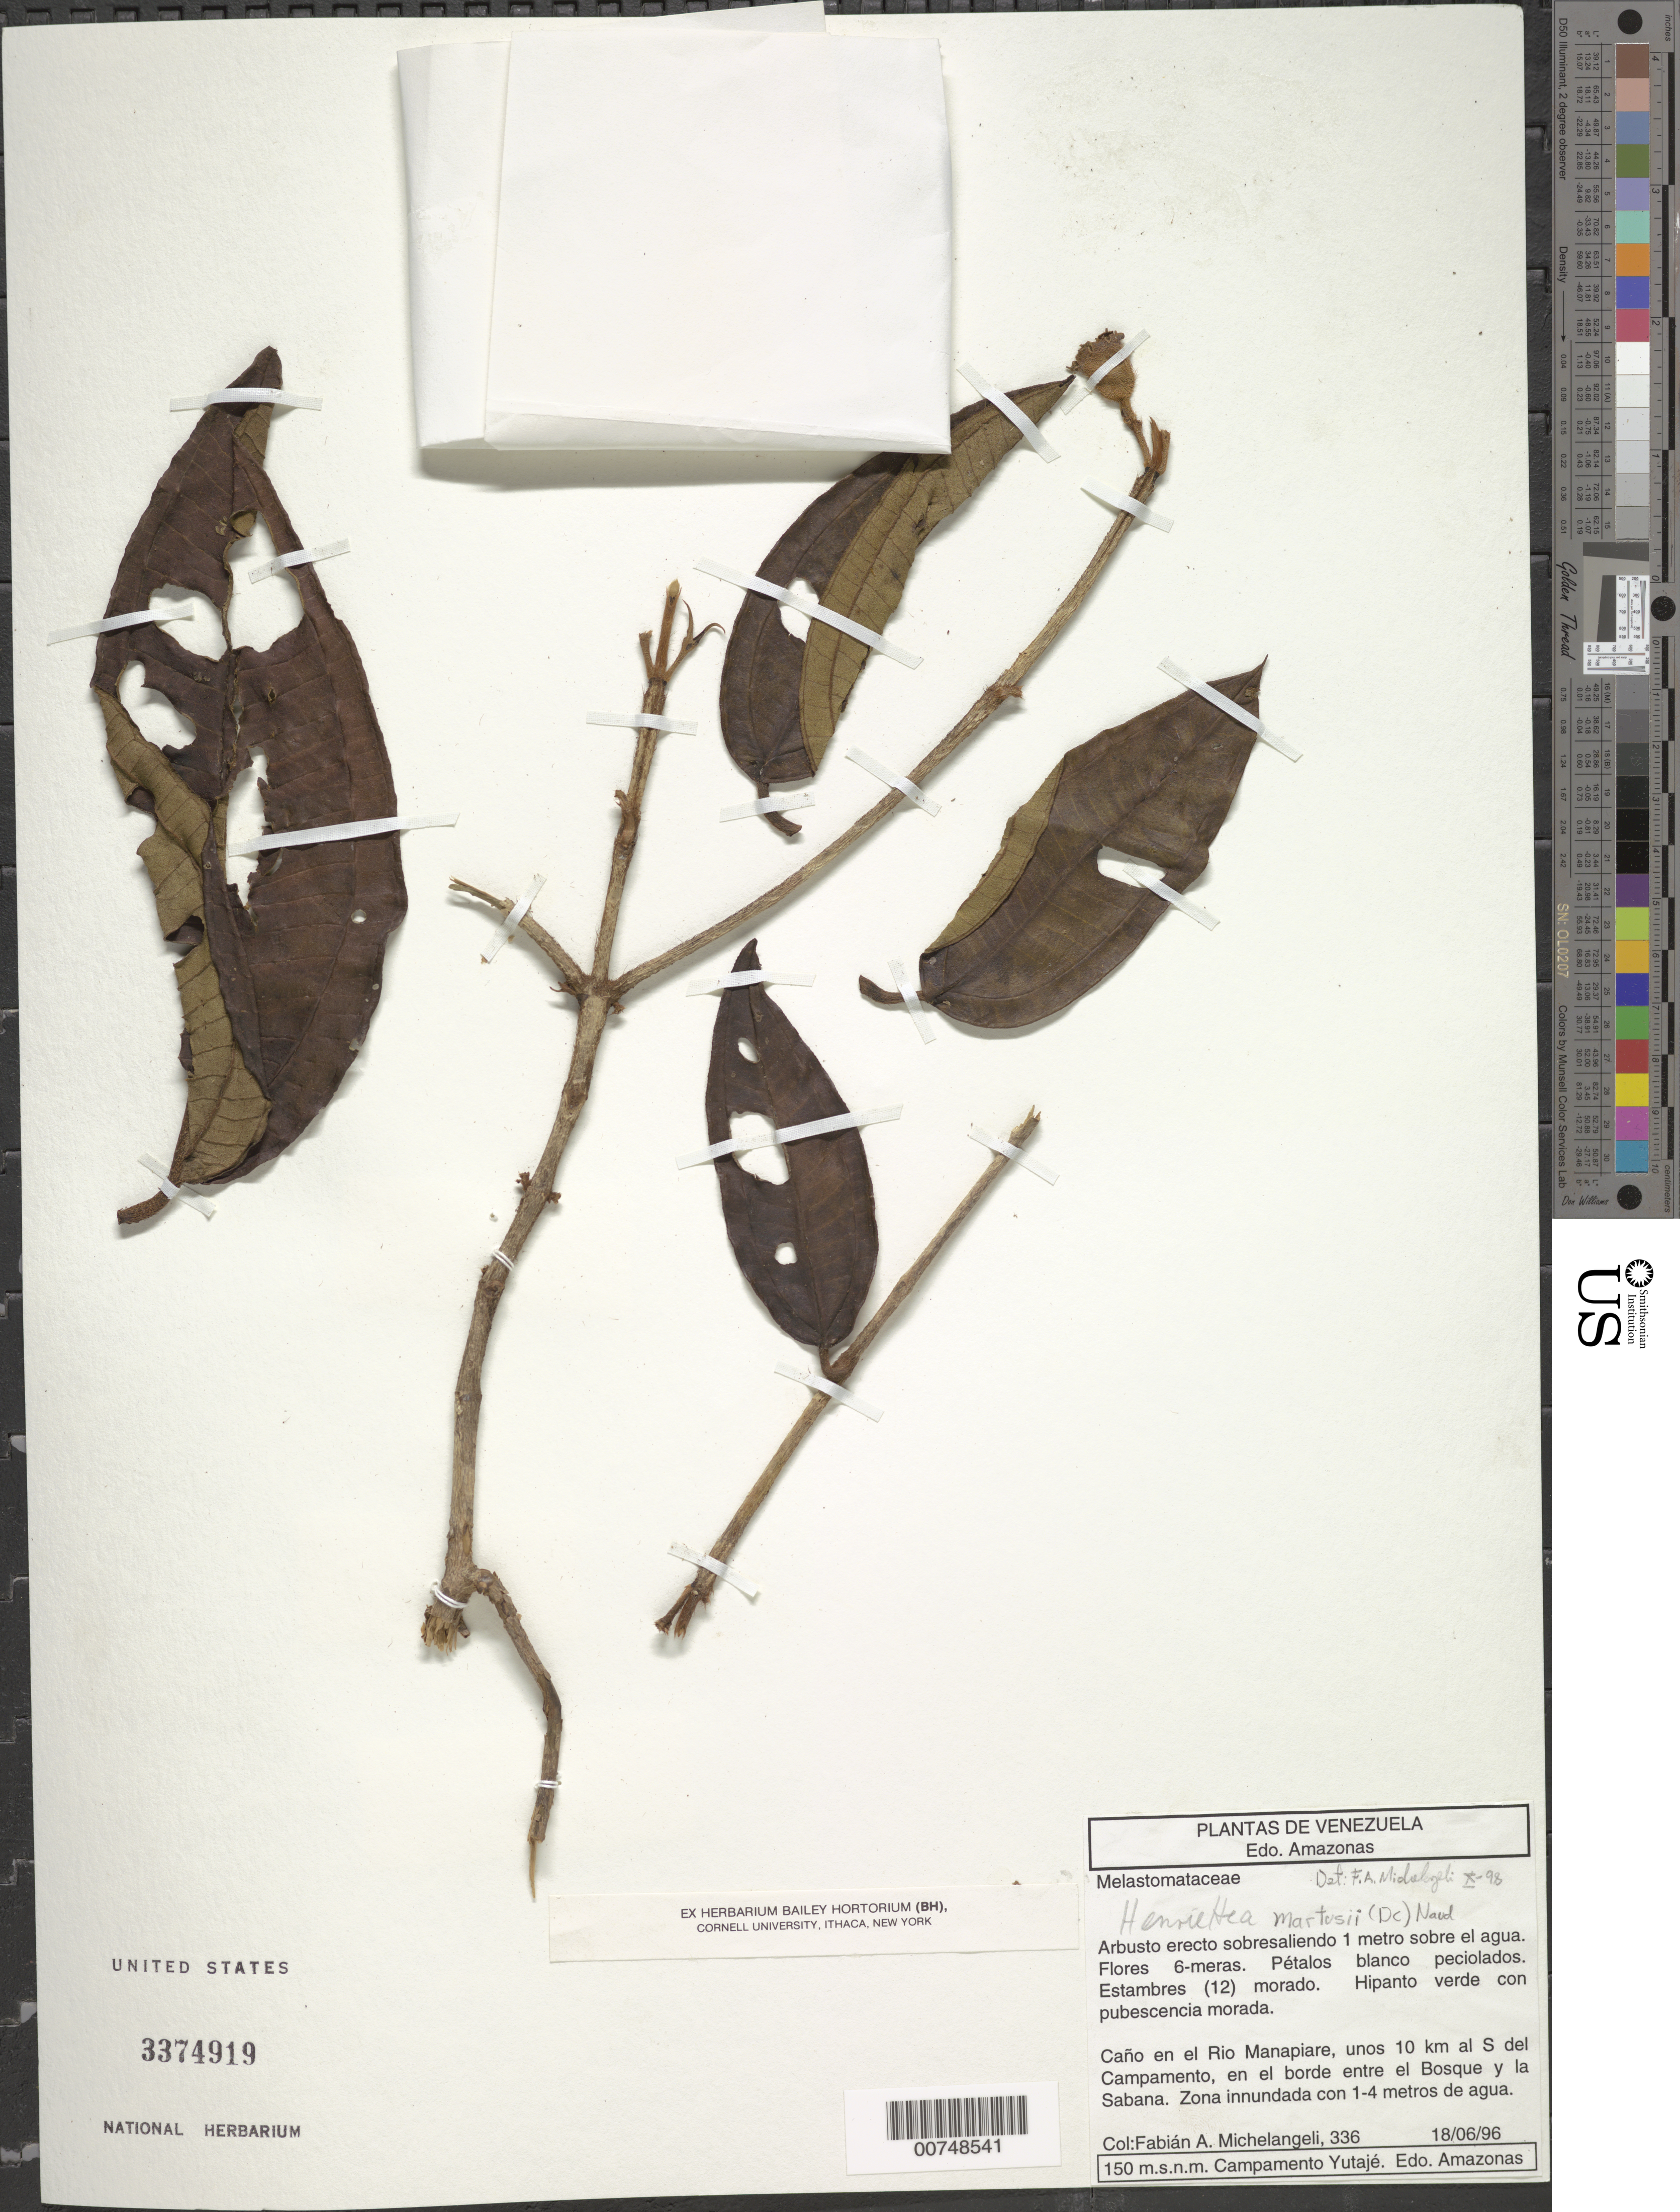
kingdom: Plantae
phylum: Tracheophyta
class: Magnoliopsida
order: Myrtales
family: Melastomataceae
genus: Henriettea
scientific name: Henriettea martiusii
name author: (DC.) Naudin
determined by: Michelangeli, F. A.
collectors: F. A. Michelangeli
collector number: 336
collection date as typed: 18-Jun-96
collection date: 1996-06-18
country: Venezuela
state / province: Amazonas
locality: Campamento Yutajé; Caño den el Río Manapiare, unos 10 km al S del Campamento, en el borde entre el bosque y la sabana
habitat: Zona innundada con 1-4 metros de agua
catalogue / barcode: US 3374919